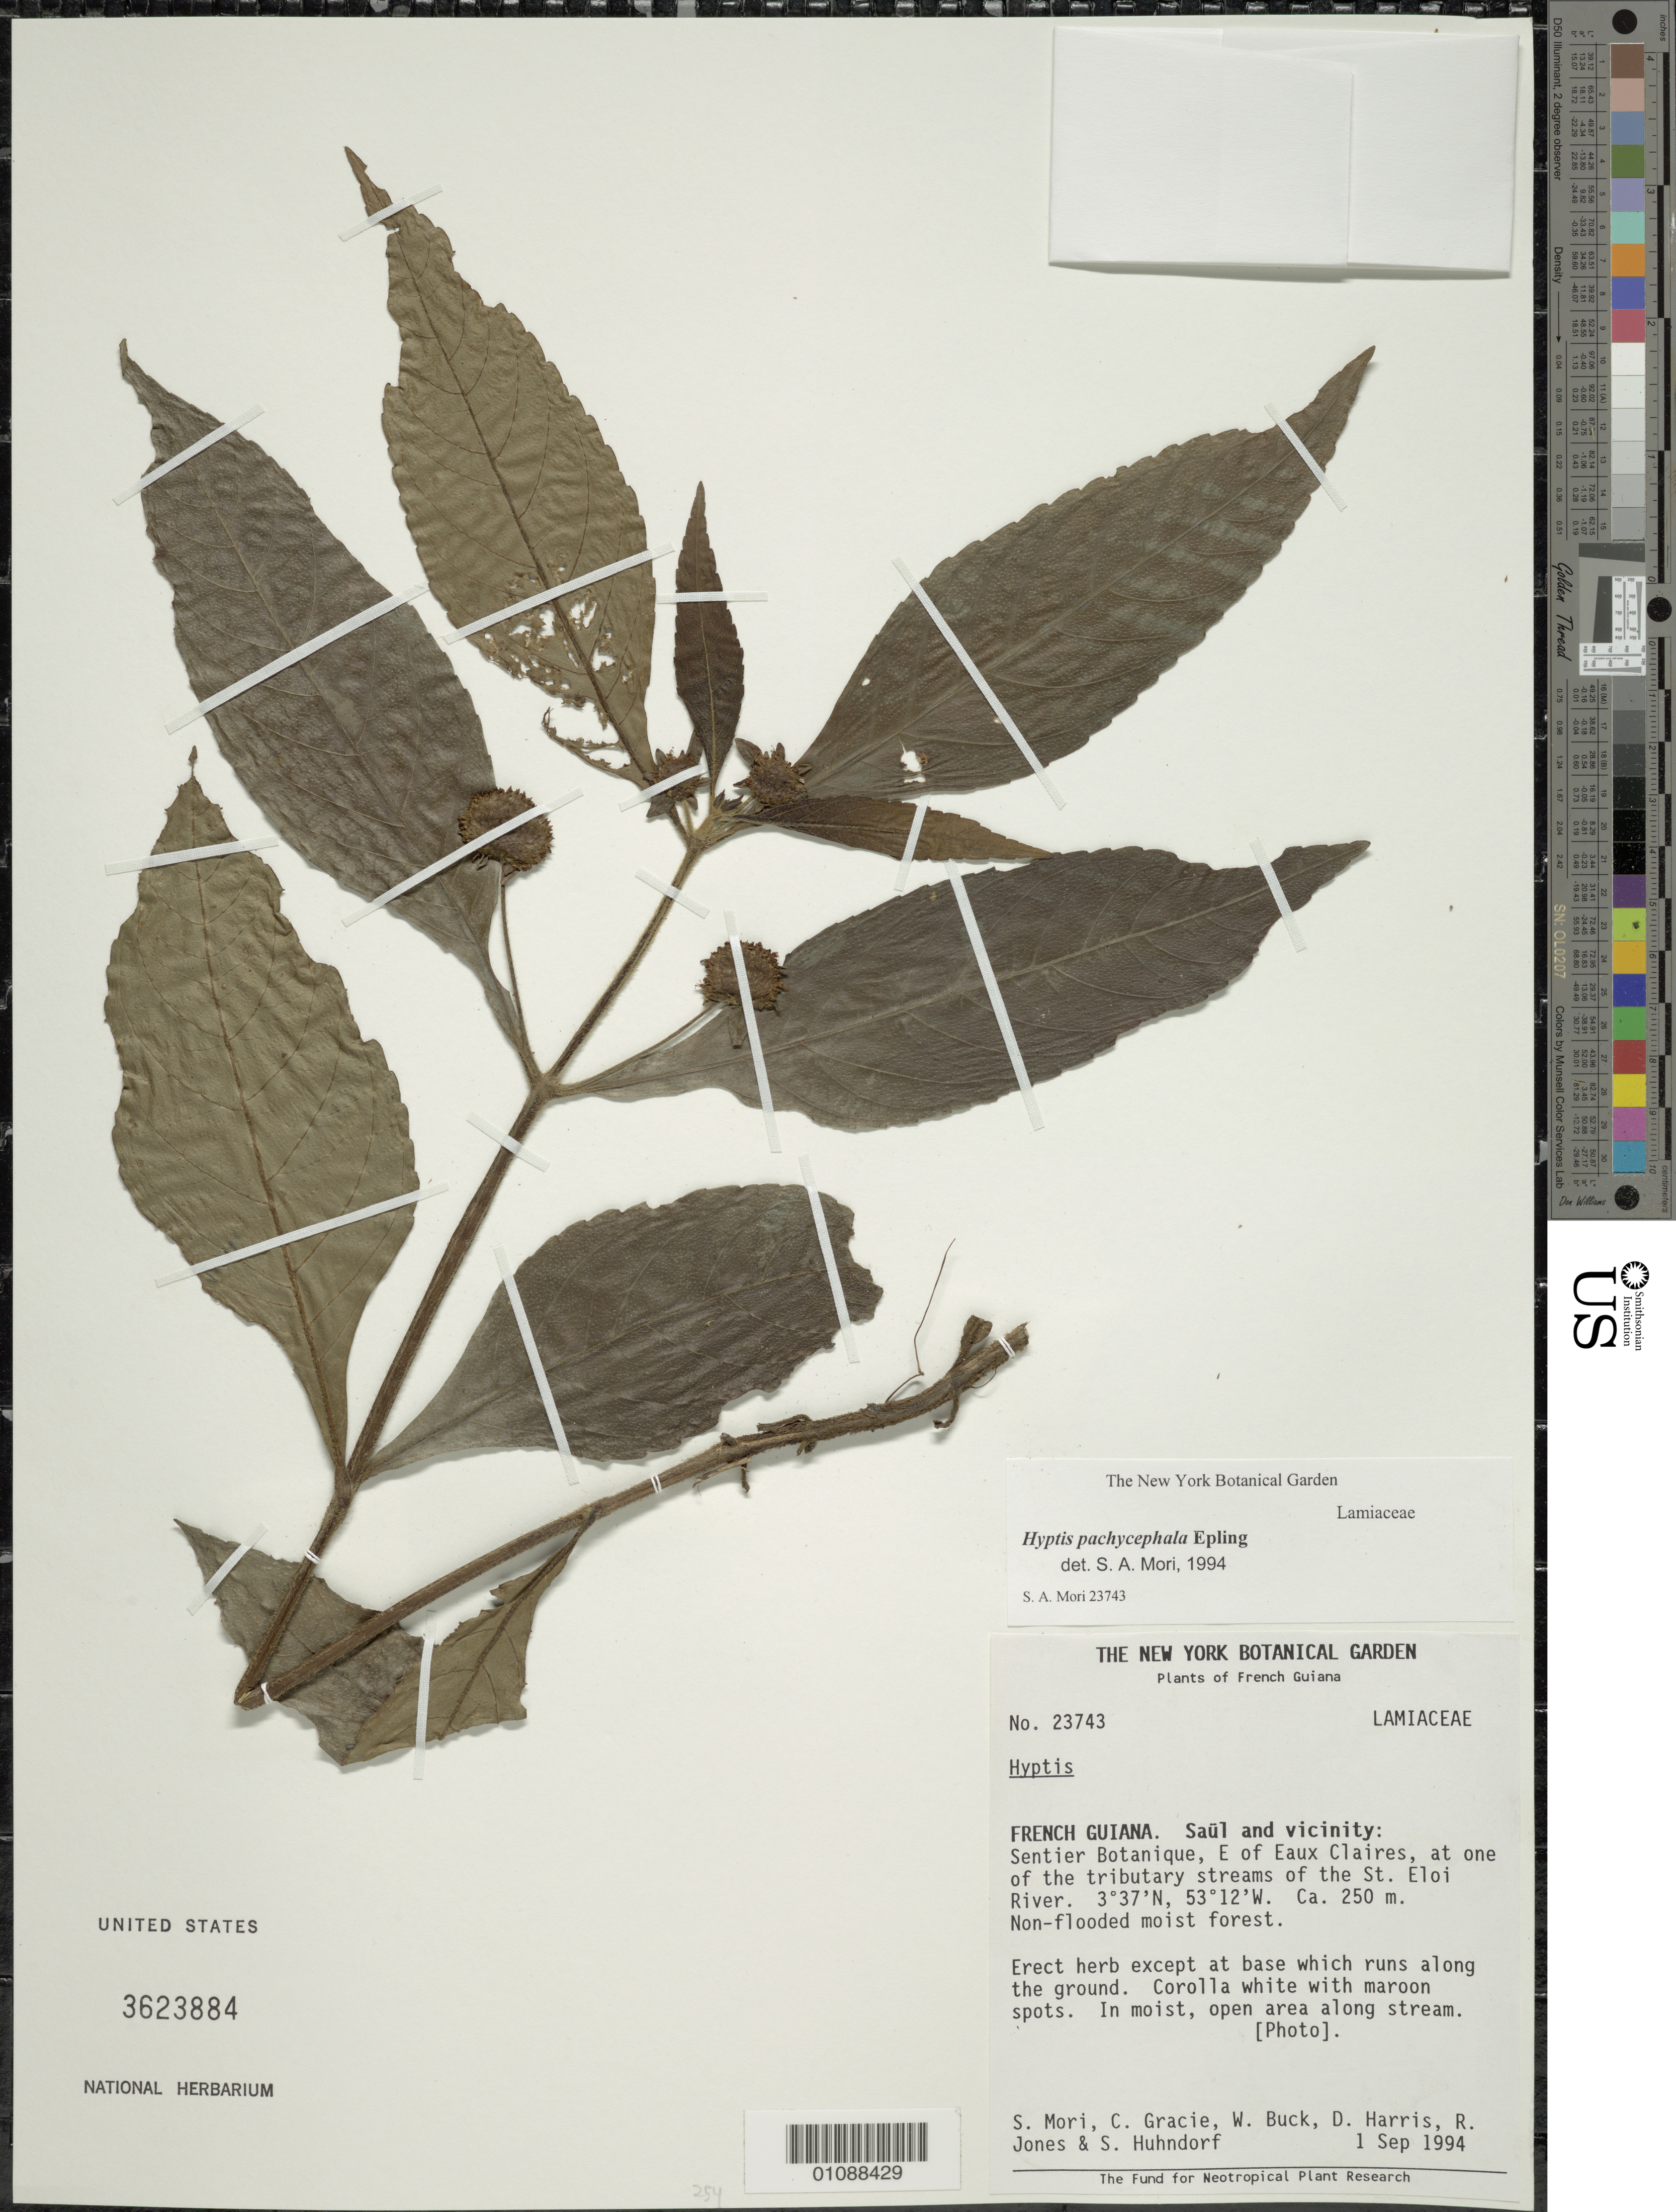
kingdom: Plantae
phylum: Tracheophyta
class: Magnoliopsida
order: Lamiales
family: Lamiaceae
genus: Hyptis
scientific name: Hyptis pachycephala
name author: Epling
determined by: Mori, Scott A.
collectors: S. Mori, C. A. Gracie, W. Buck, D. Harris, R. Jones & S. Huhndorf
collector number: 23743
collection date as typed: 1-Sep-94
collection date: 1994-09-01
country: French Guiana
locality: Saül and vic., Sentier Botanique, E of Eaux Claires, at one of the tributary streams of the St. Eloi River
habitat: Non-flooded moist forest. In moist, open area along stream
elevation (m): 250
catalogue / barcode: US 3623884